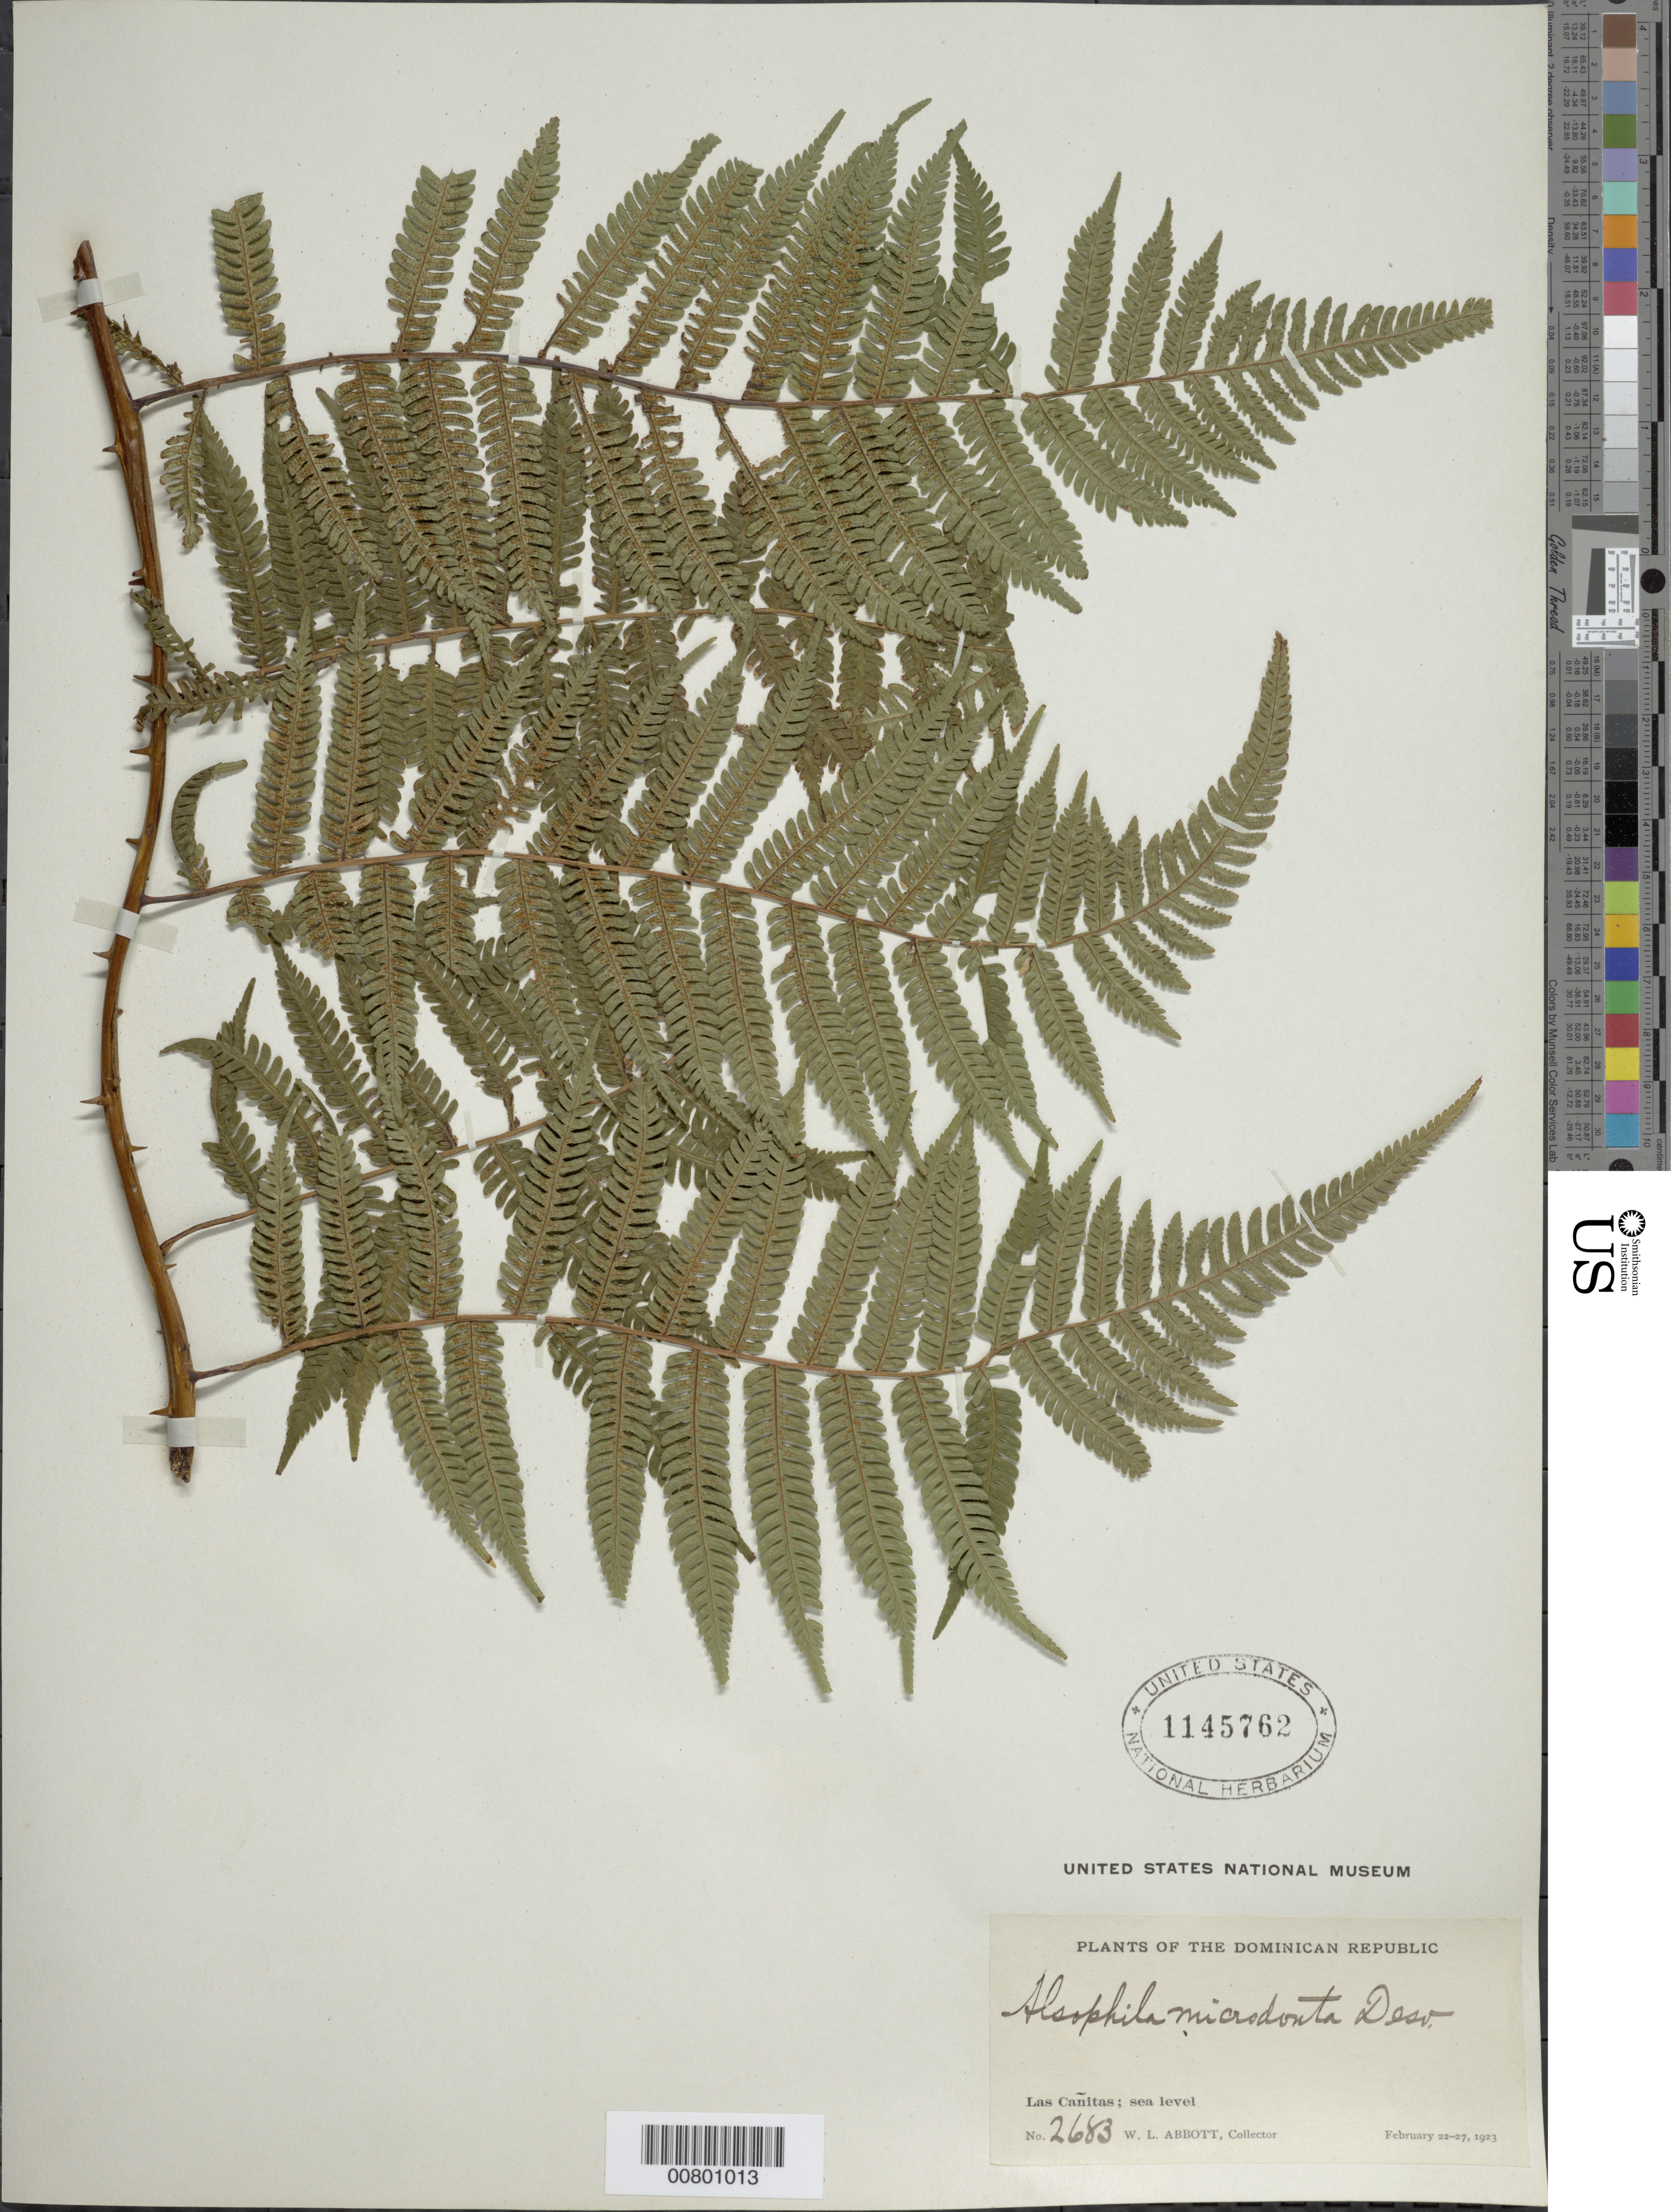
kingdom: Plantae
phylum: Tracheophyta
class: Polypodiopsida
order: Cyatheales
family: Cyatheaceae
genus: Cyathea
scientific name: Cyathea microdonta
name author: (Desv.) Domin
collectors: W. L. Abbott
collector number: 2683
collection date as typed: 22 Feb 1923 to 27 Feb 1923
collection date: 1923-02-22/1923-02-27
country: Dominican Republic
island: Hispaniola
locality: Las Cañitas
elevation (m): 0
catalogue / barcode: US 1145762